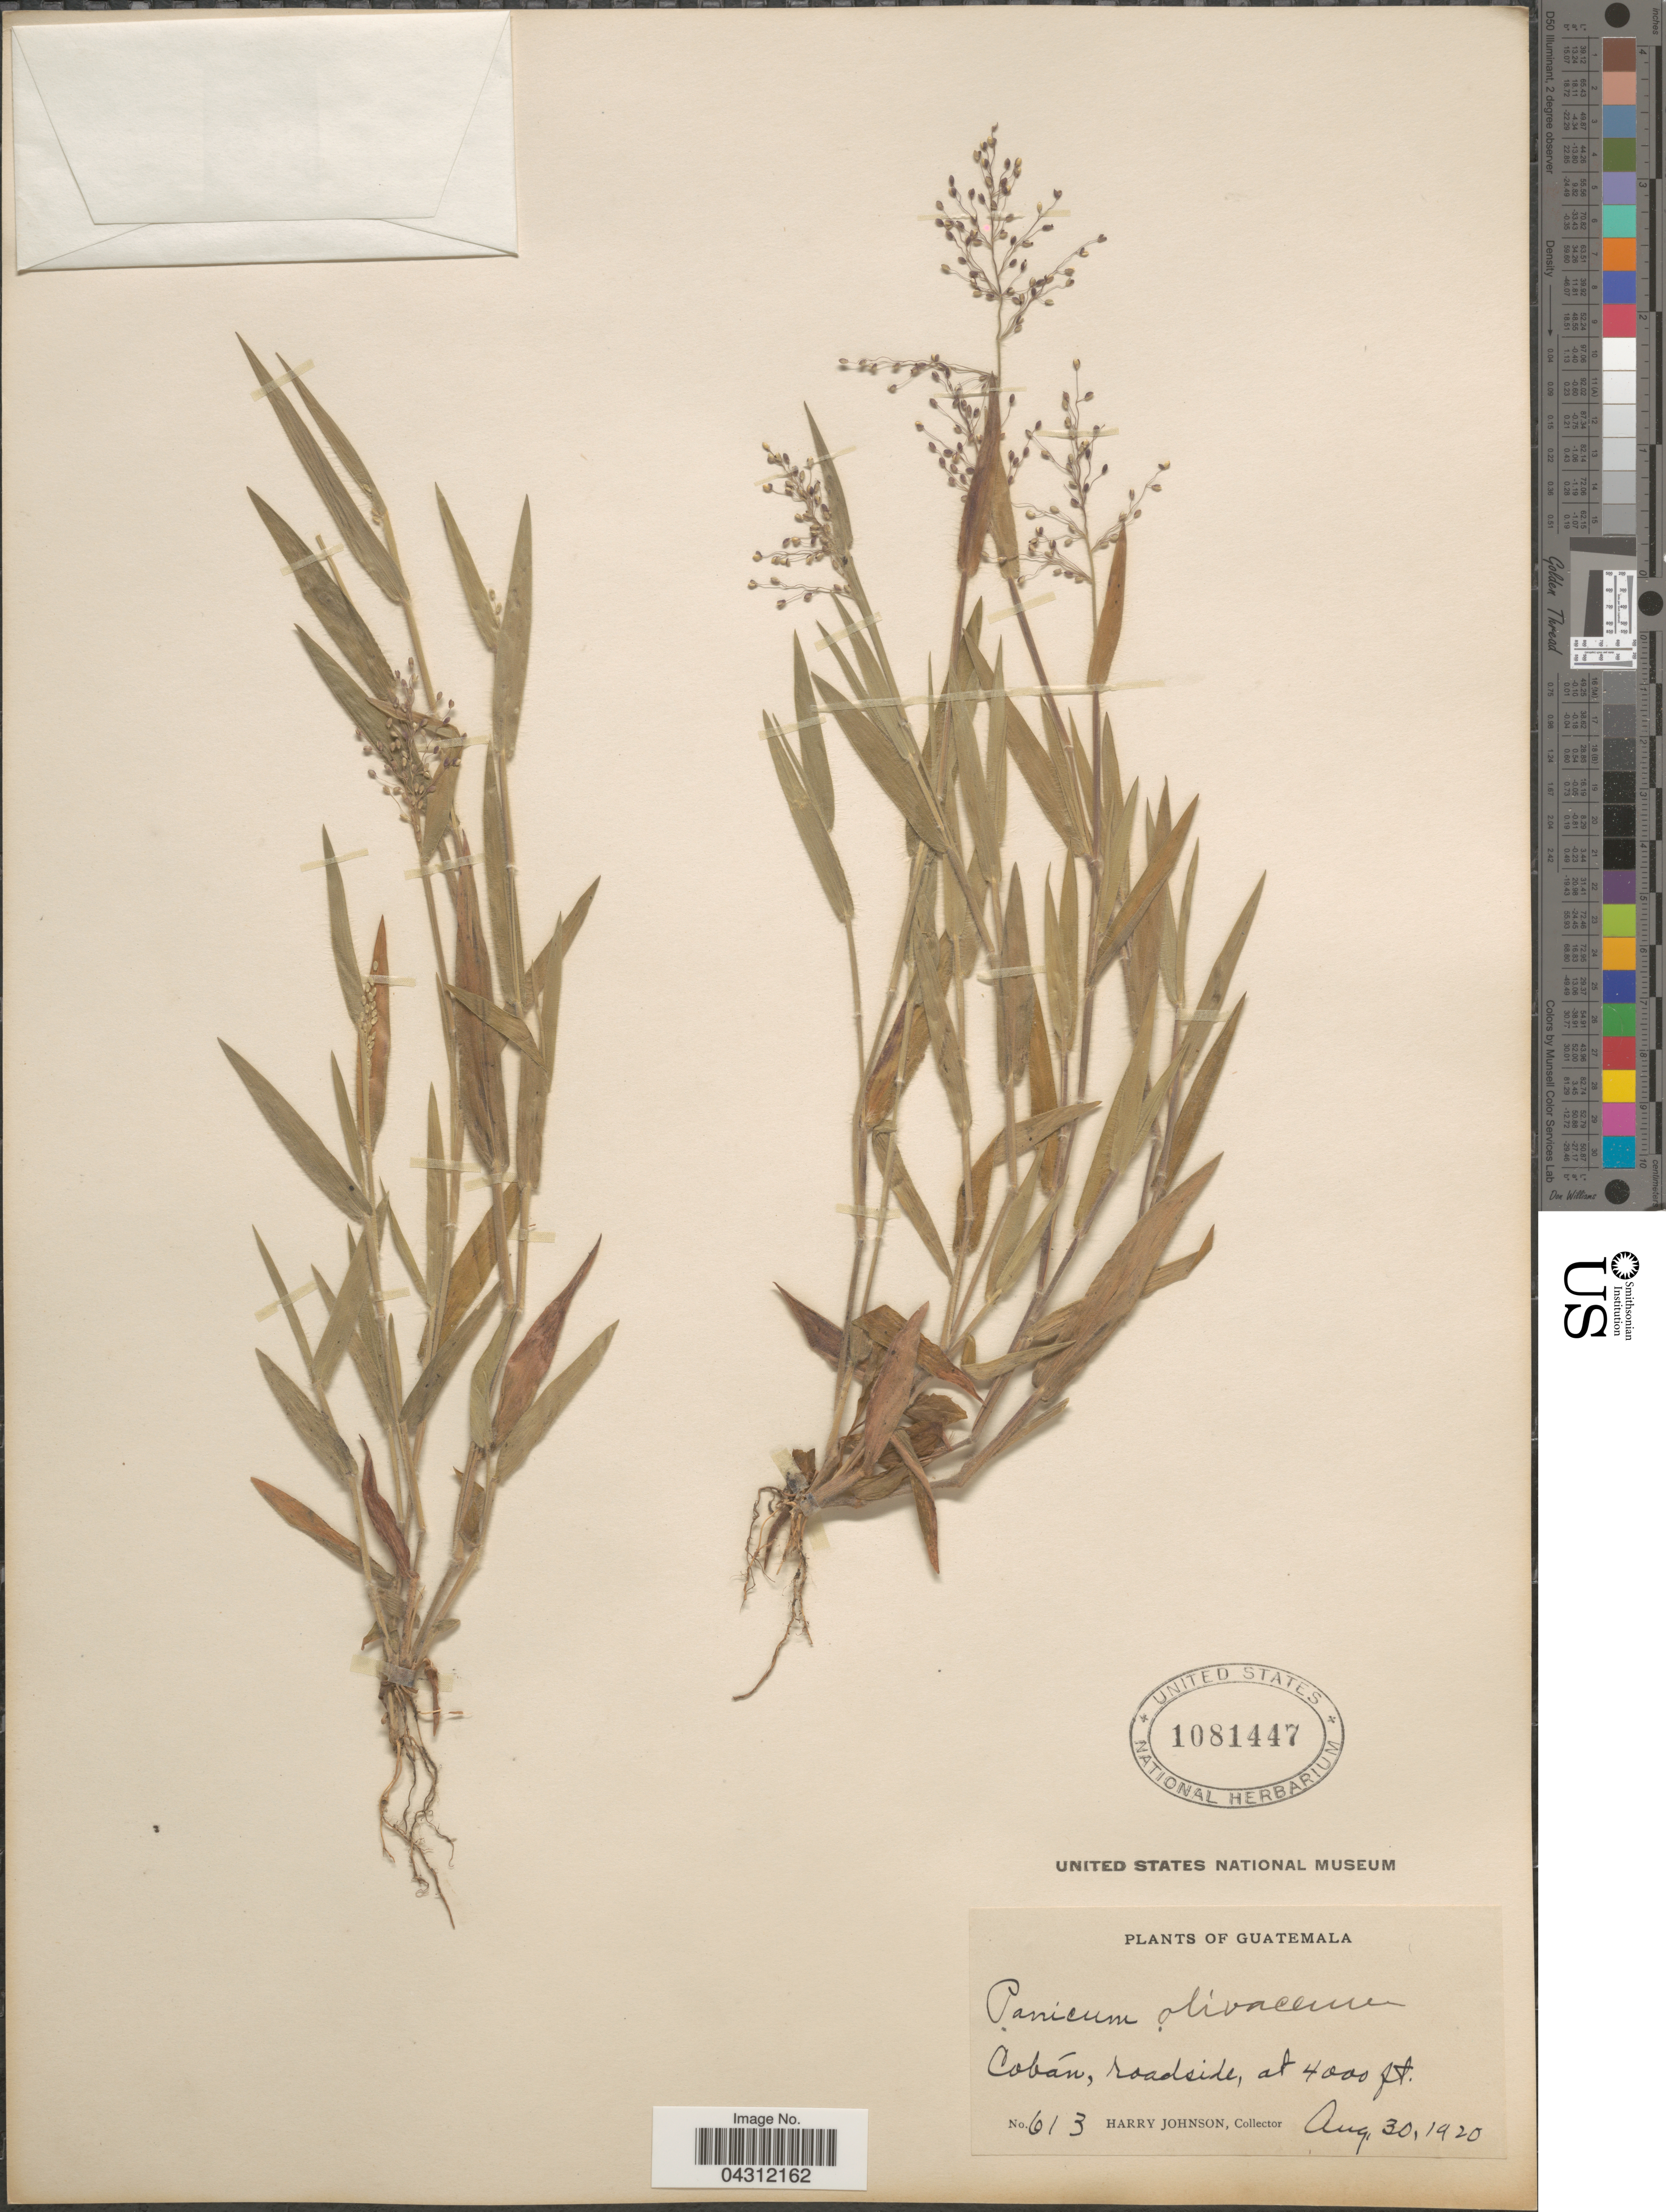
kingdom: Plantae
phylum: Tracheophyta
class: Liliopsida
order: Poales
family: Poaceae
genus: Dichanthelium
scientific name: Dichanthelium acuminatum var. acuminatum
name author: (Sw.) Gould & C.A. Clark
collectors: H. Johnson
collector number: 613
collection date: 1920-08-30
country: Guatemala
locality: Cobán, roadside.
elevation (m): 1219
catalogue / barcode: US 1081447